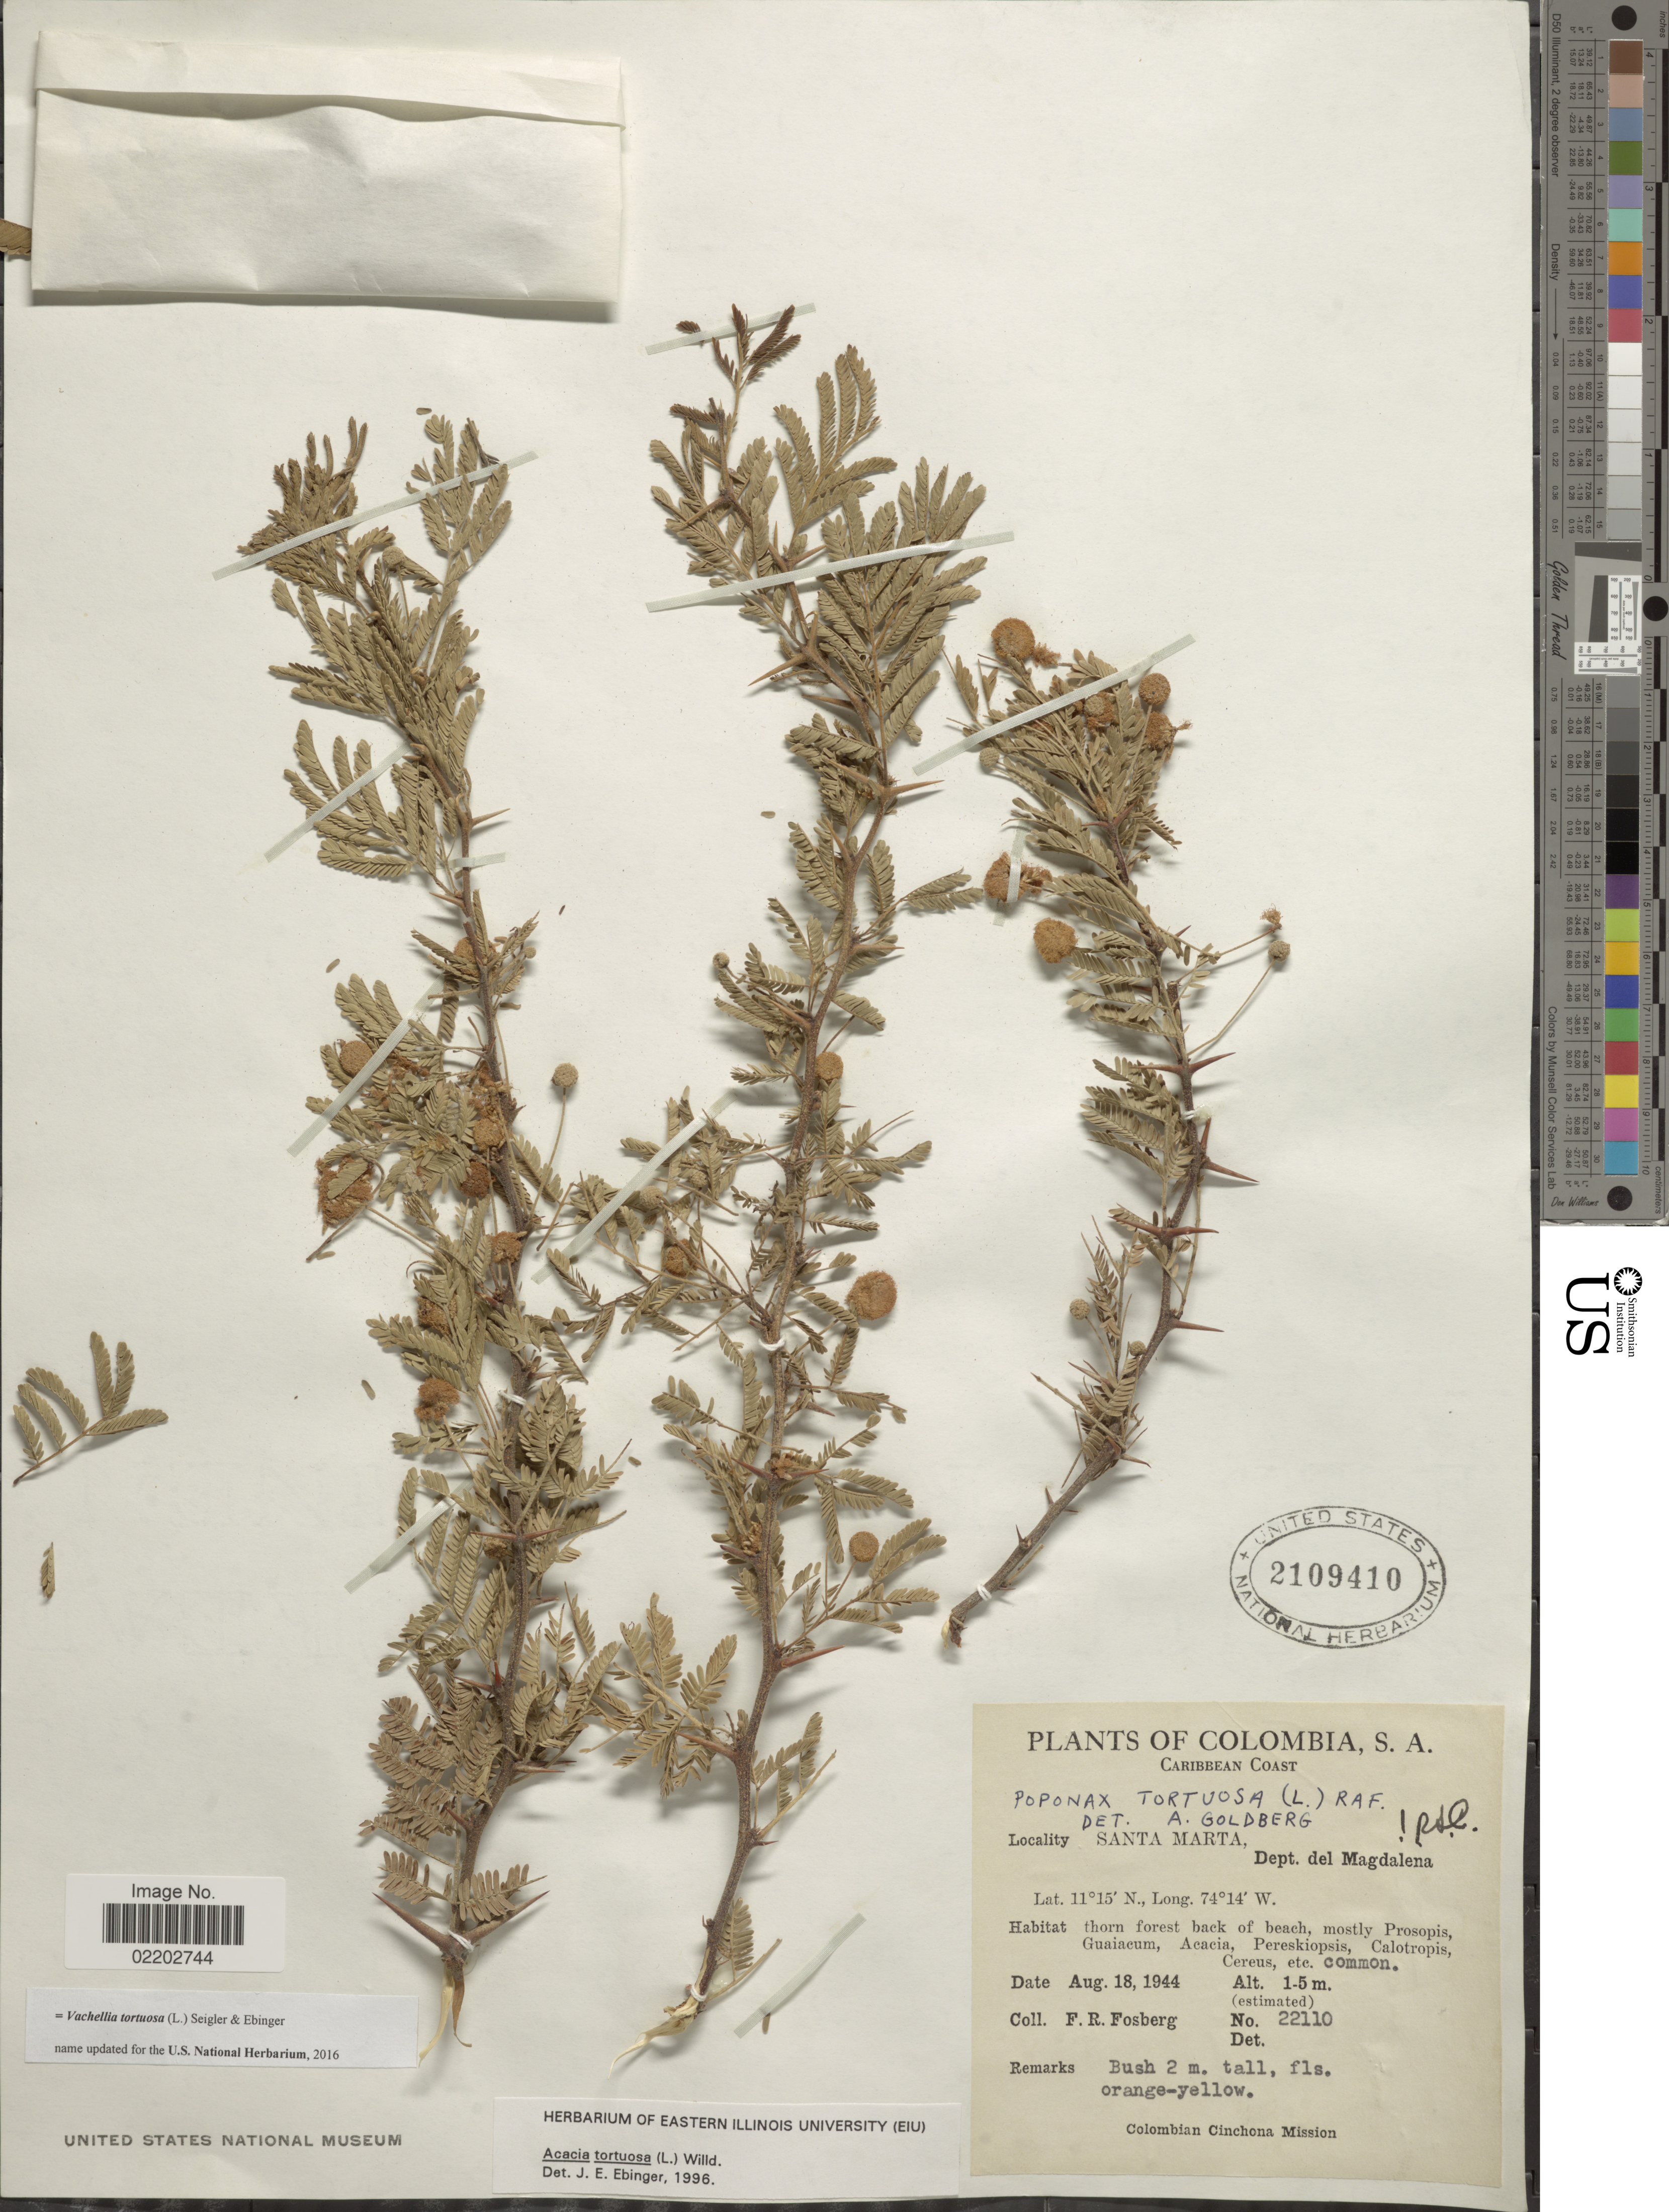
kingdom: Plantae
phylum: Tracheophyta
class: Magnoliopsida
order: Fabales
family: Fabaceae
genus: Vachellia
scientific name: Vachellia tortuosa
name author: (L.) Seigler & Ebinger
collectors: F. R. Fosberg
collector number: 22110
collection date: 1944-08-18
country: Colombia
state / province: Magdalena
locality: Santa Marta, thorn forest back of beach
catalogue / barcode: US 2109410